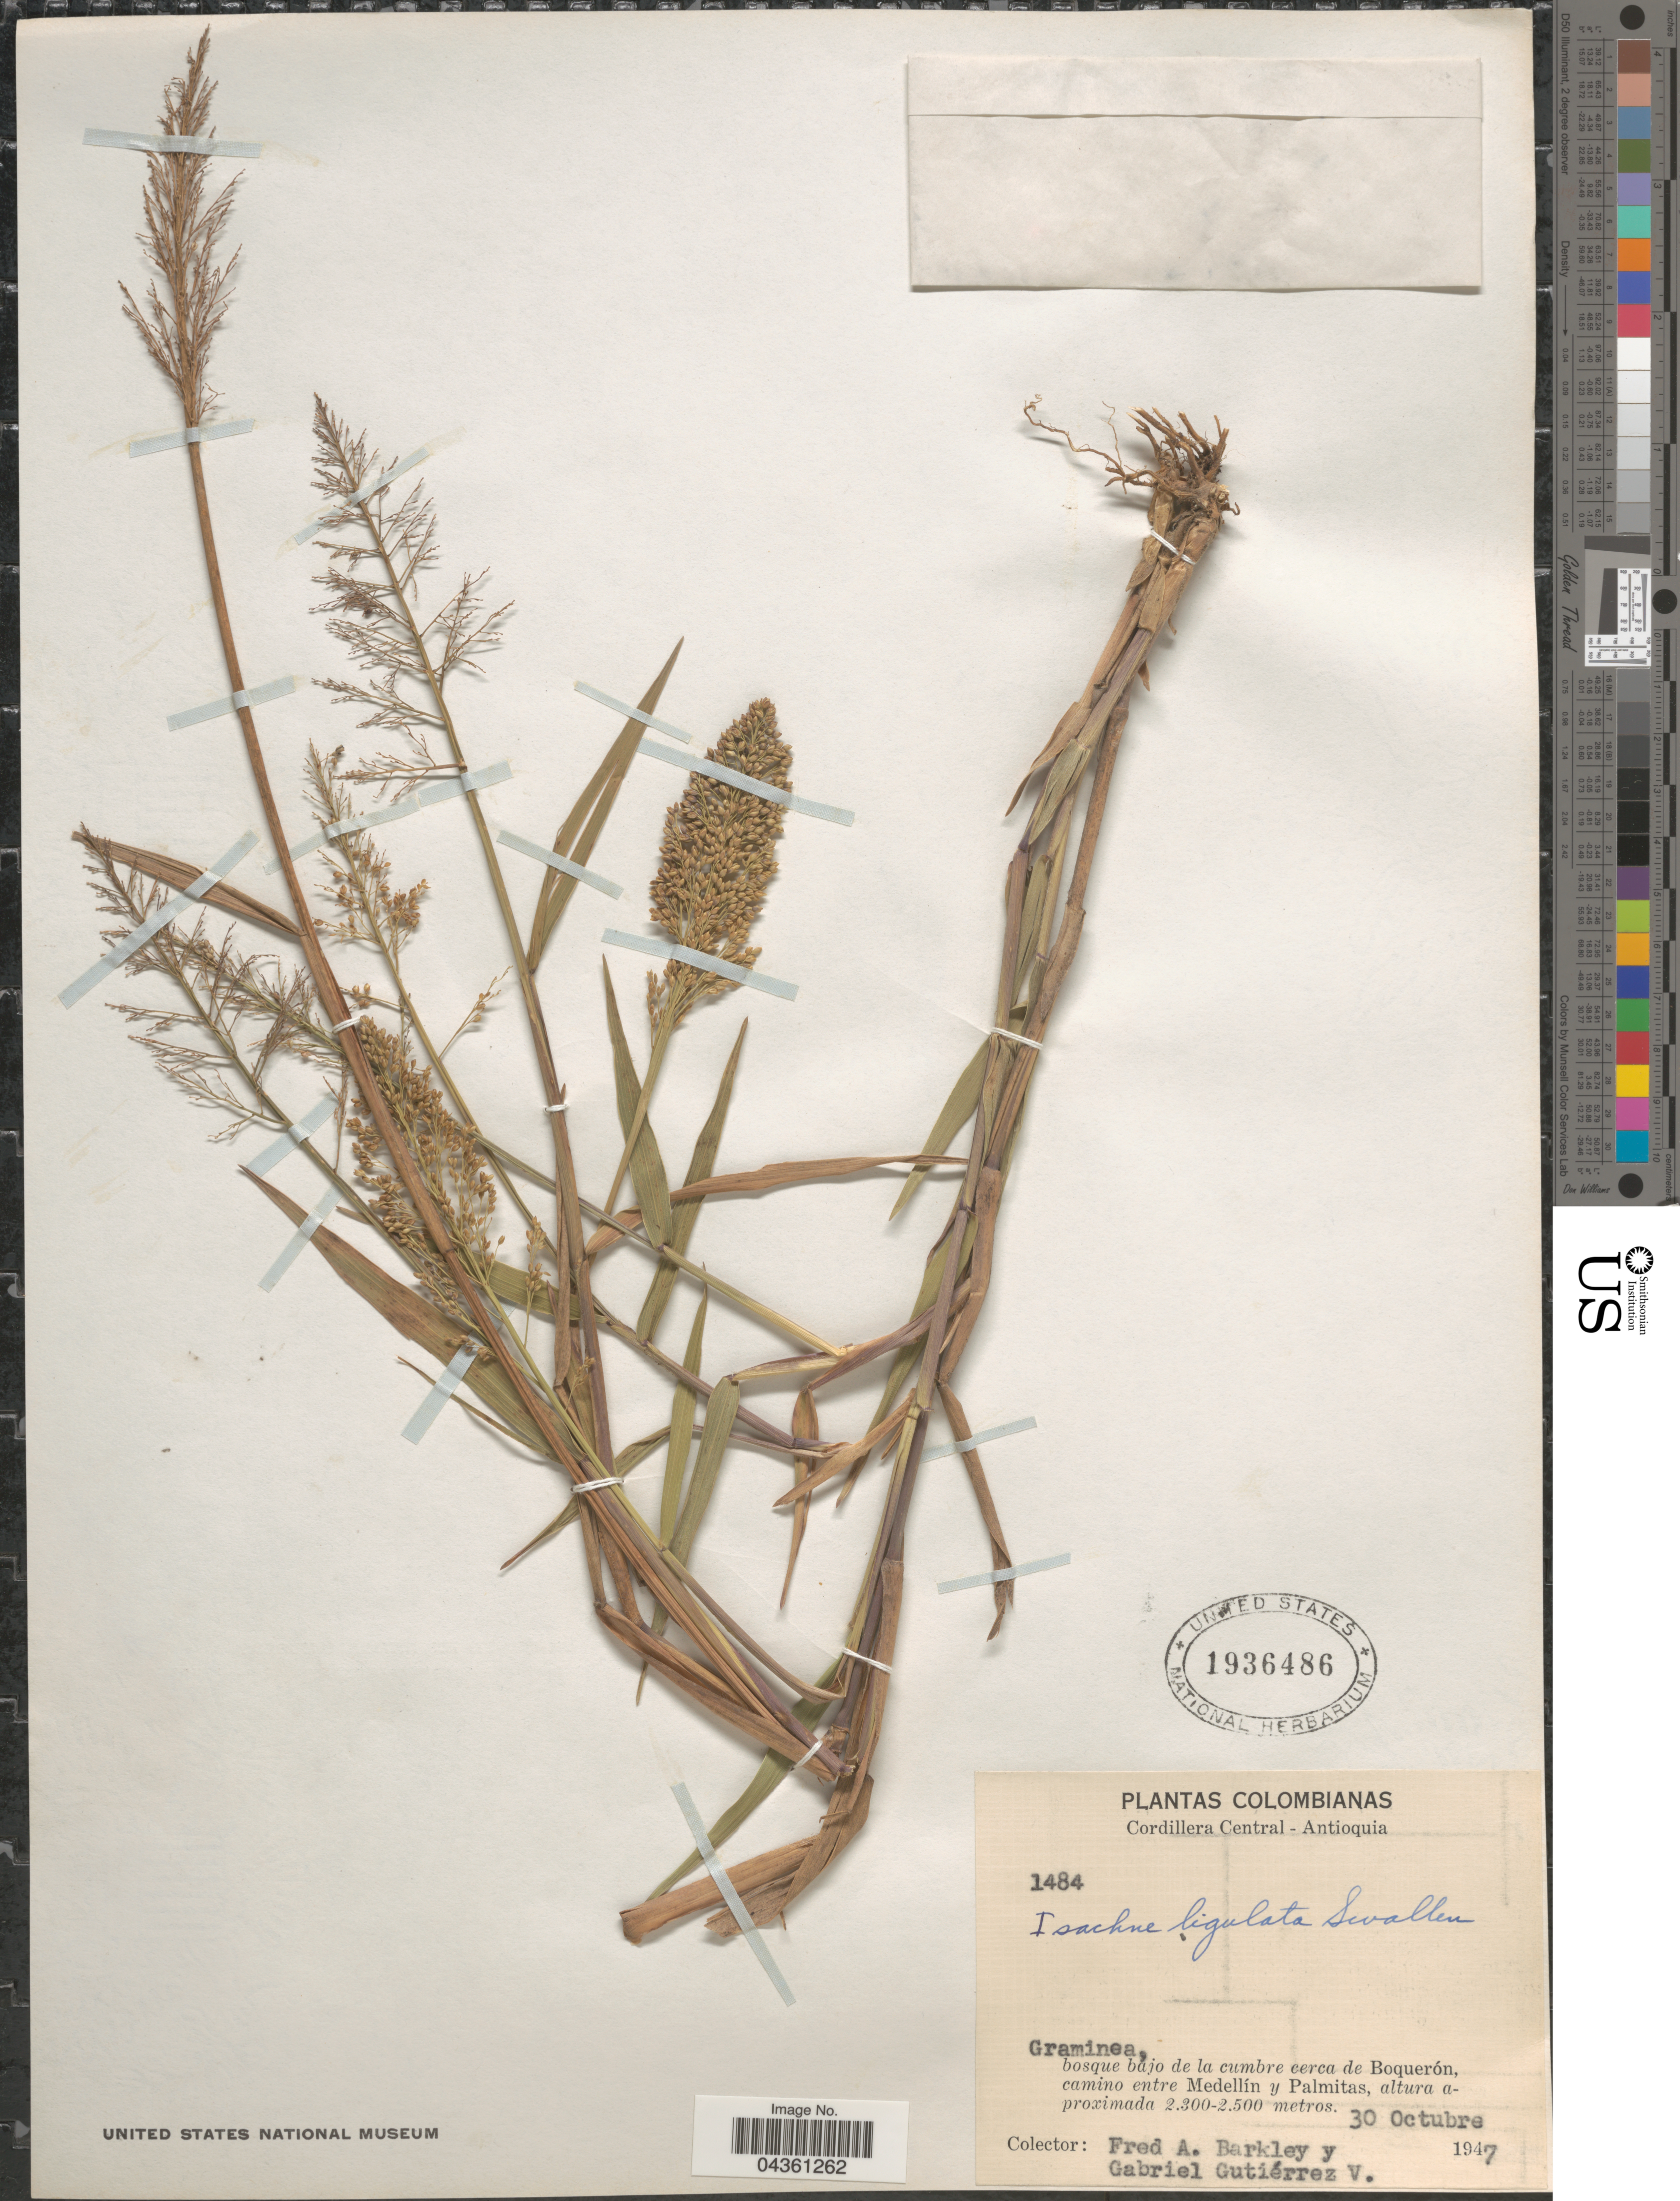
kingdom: Plantae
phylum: Tracheophyta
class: Liliopsida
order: Poales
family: Poaceae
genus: Isachne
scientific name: Isachne ligulata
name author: Swallen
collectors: F. A. Barkley & G. Gutiérrez V.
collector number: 1484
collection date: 1947-10-30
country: Colombia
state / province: Antioquia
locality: Cordillera Central - Antioquia. Bosque bajo de la cumbre cerca de Boquerón, camino entre Medellín y Palmitas.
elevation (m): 2300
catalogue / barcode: US 1936486